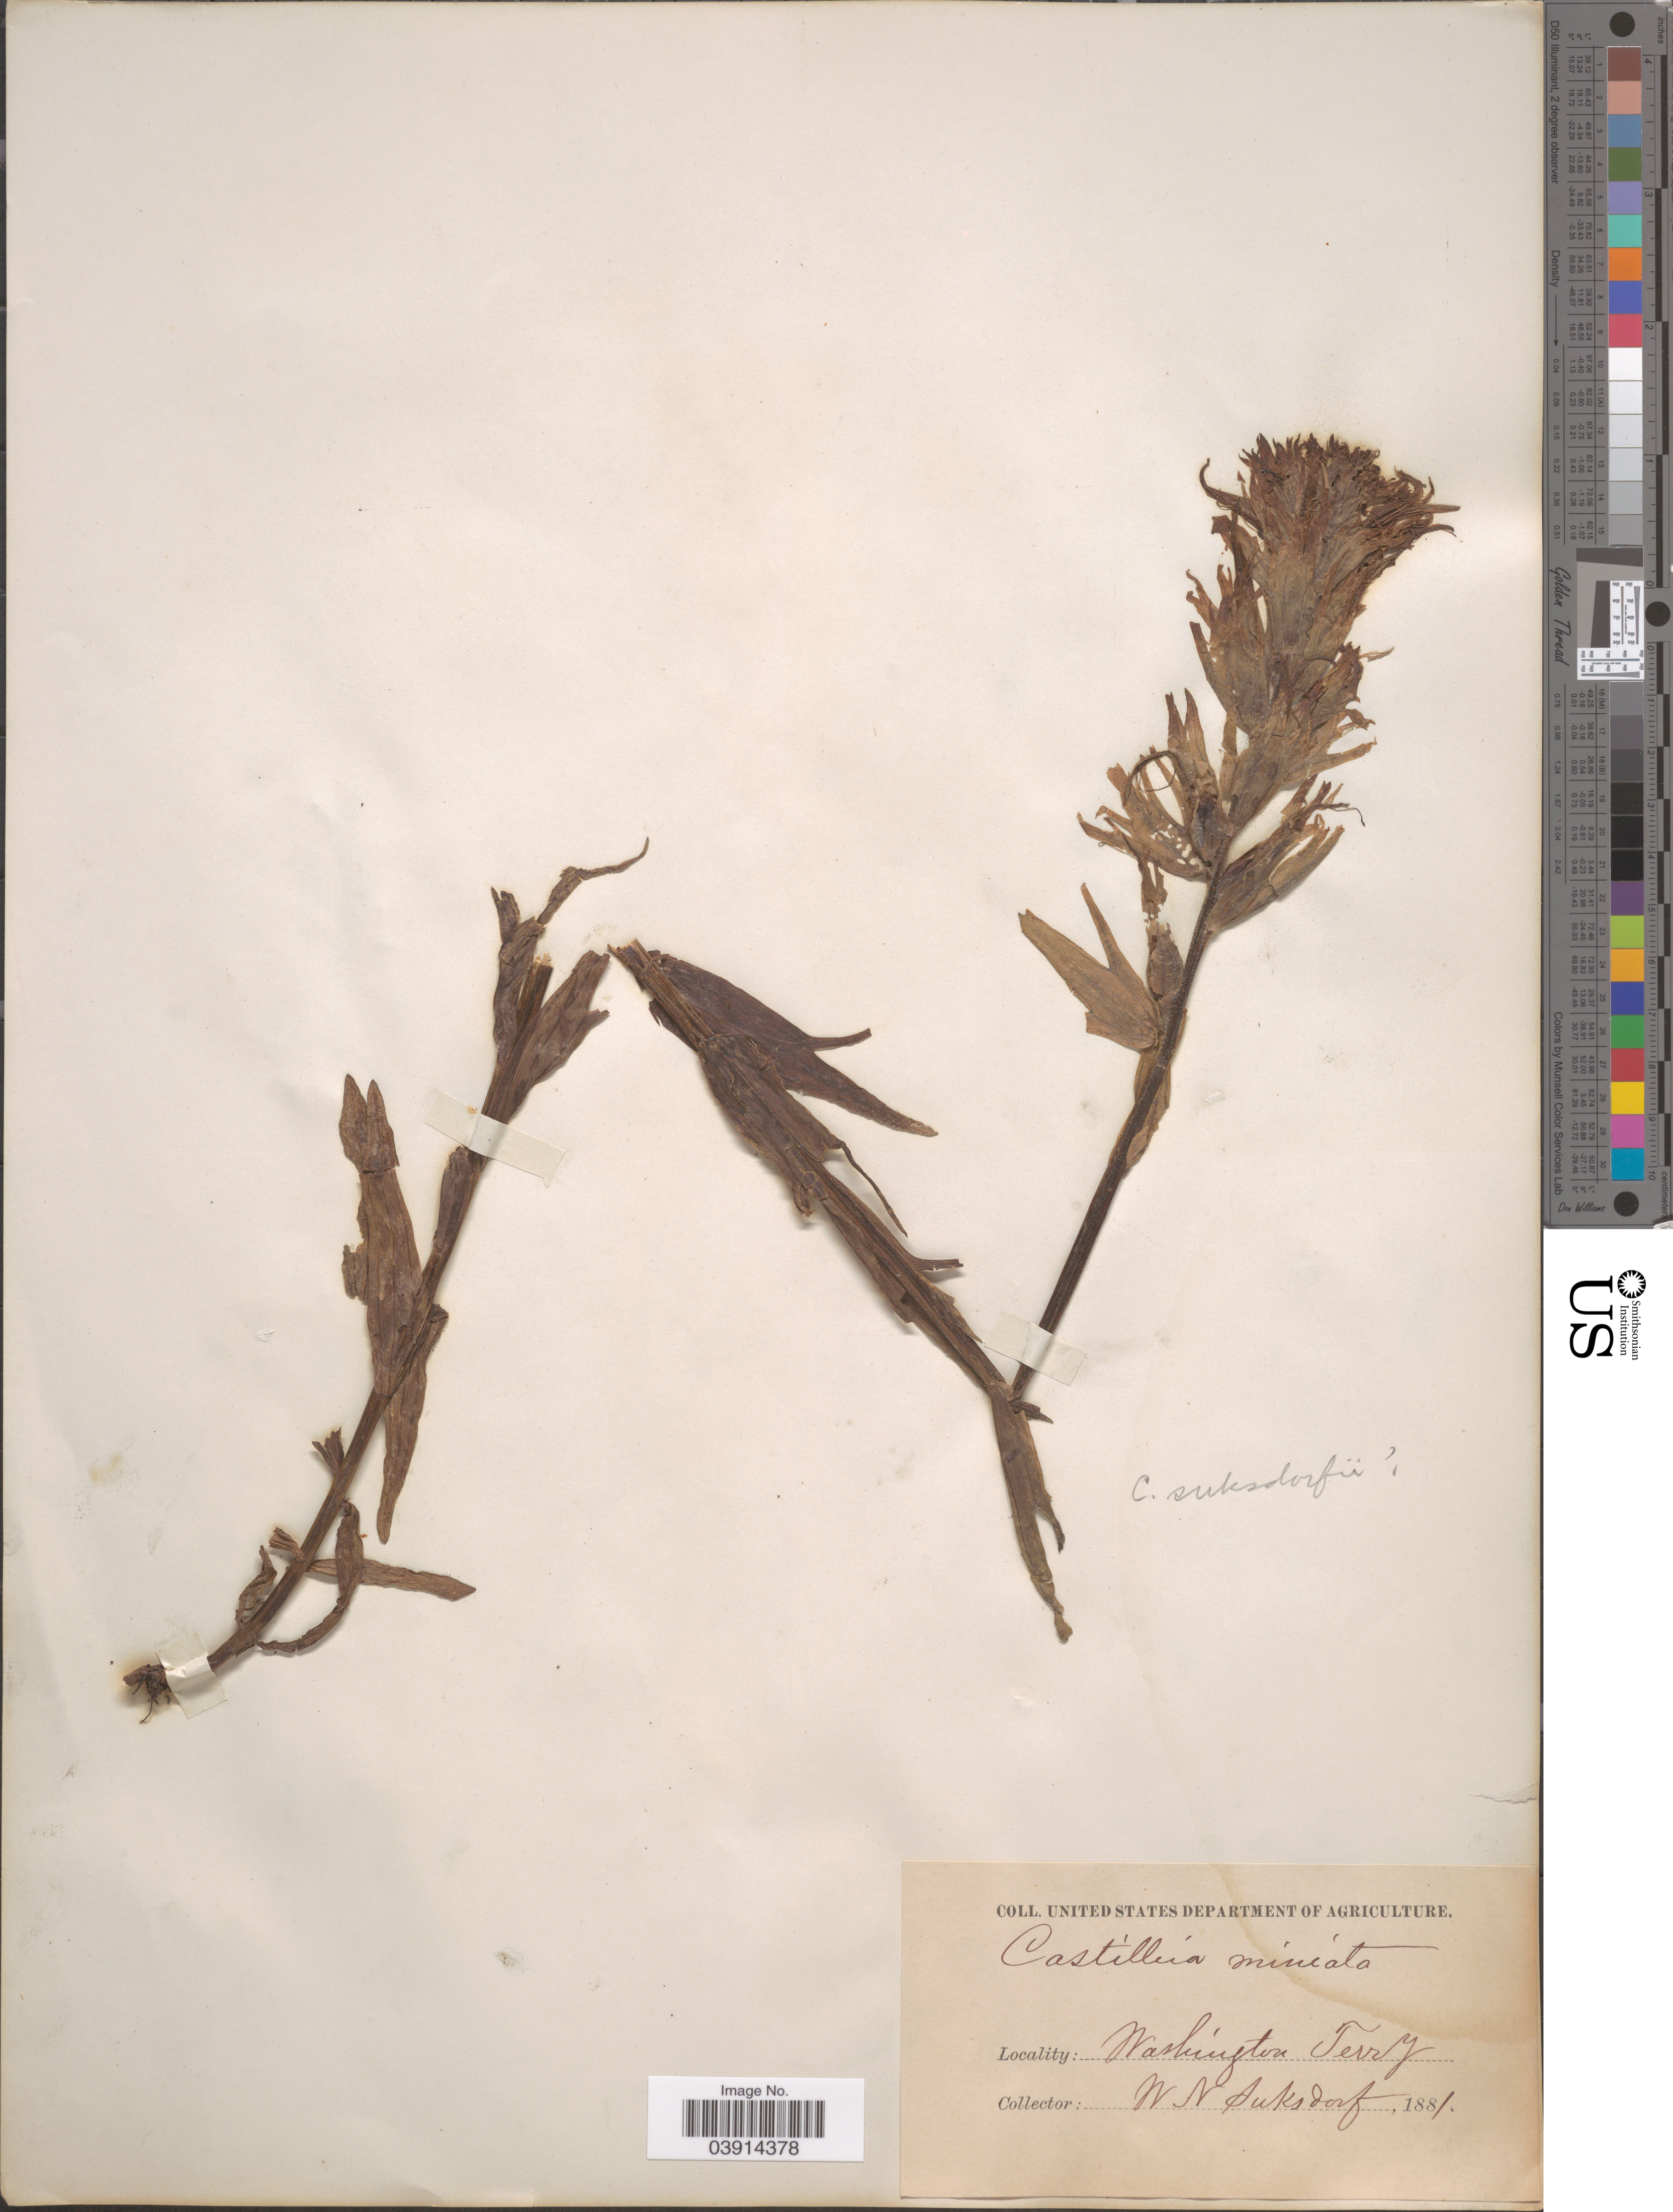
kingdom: Plantae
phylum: Tracheophyta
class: Magnoliopsida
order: Lamiales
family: Orobanchaceae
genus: Castilleja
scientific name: Castilleja suksdorfii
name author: A. Gray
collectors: W. N. Suksdorf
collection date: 1881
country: United States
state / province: Washington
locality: Washington Terry.